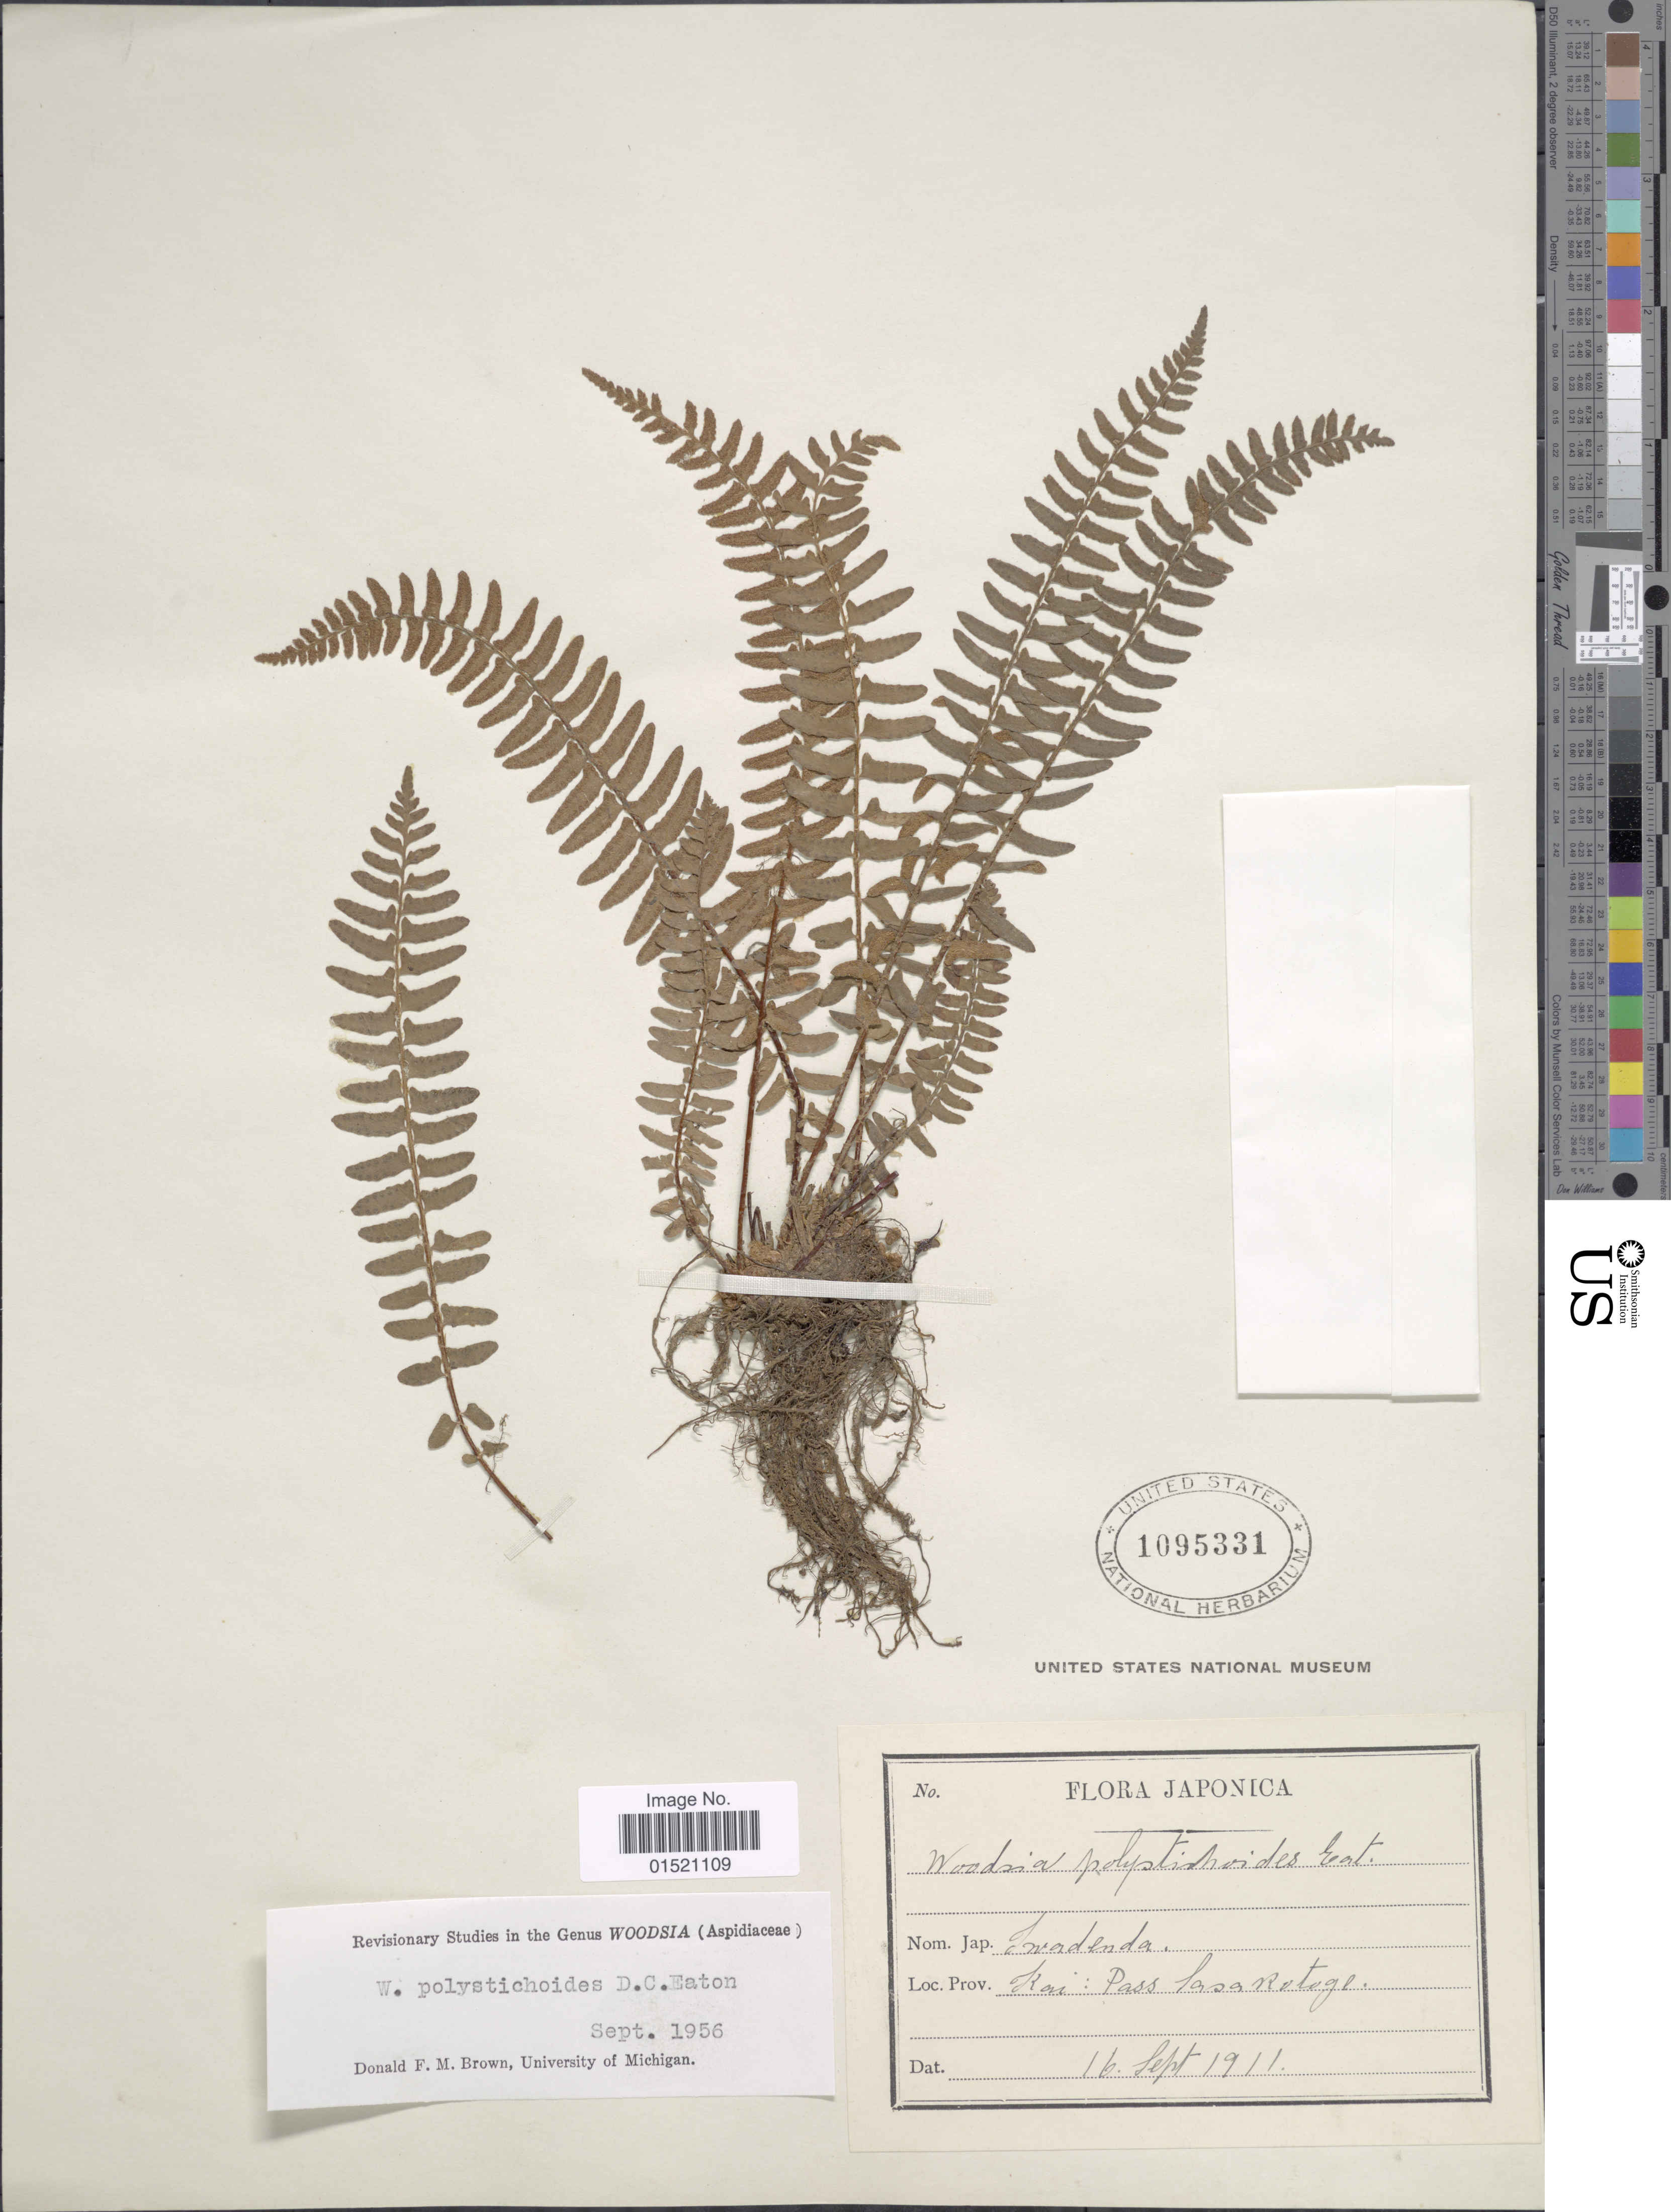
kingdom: Plantae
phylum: Tracheophyta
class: Polypodiopsida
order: Polypodiales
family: Woodsiaceae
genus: Woodsia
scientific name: Woodsia polystichoides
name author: D.C. Eaton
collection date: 1911-09-16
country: Japan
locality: Prov. Kai: Pass Sasakotoge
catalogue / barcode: US 1095331